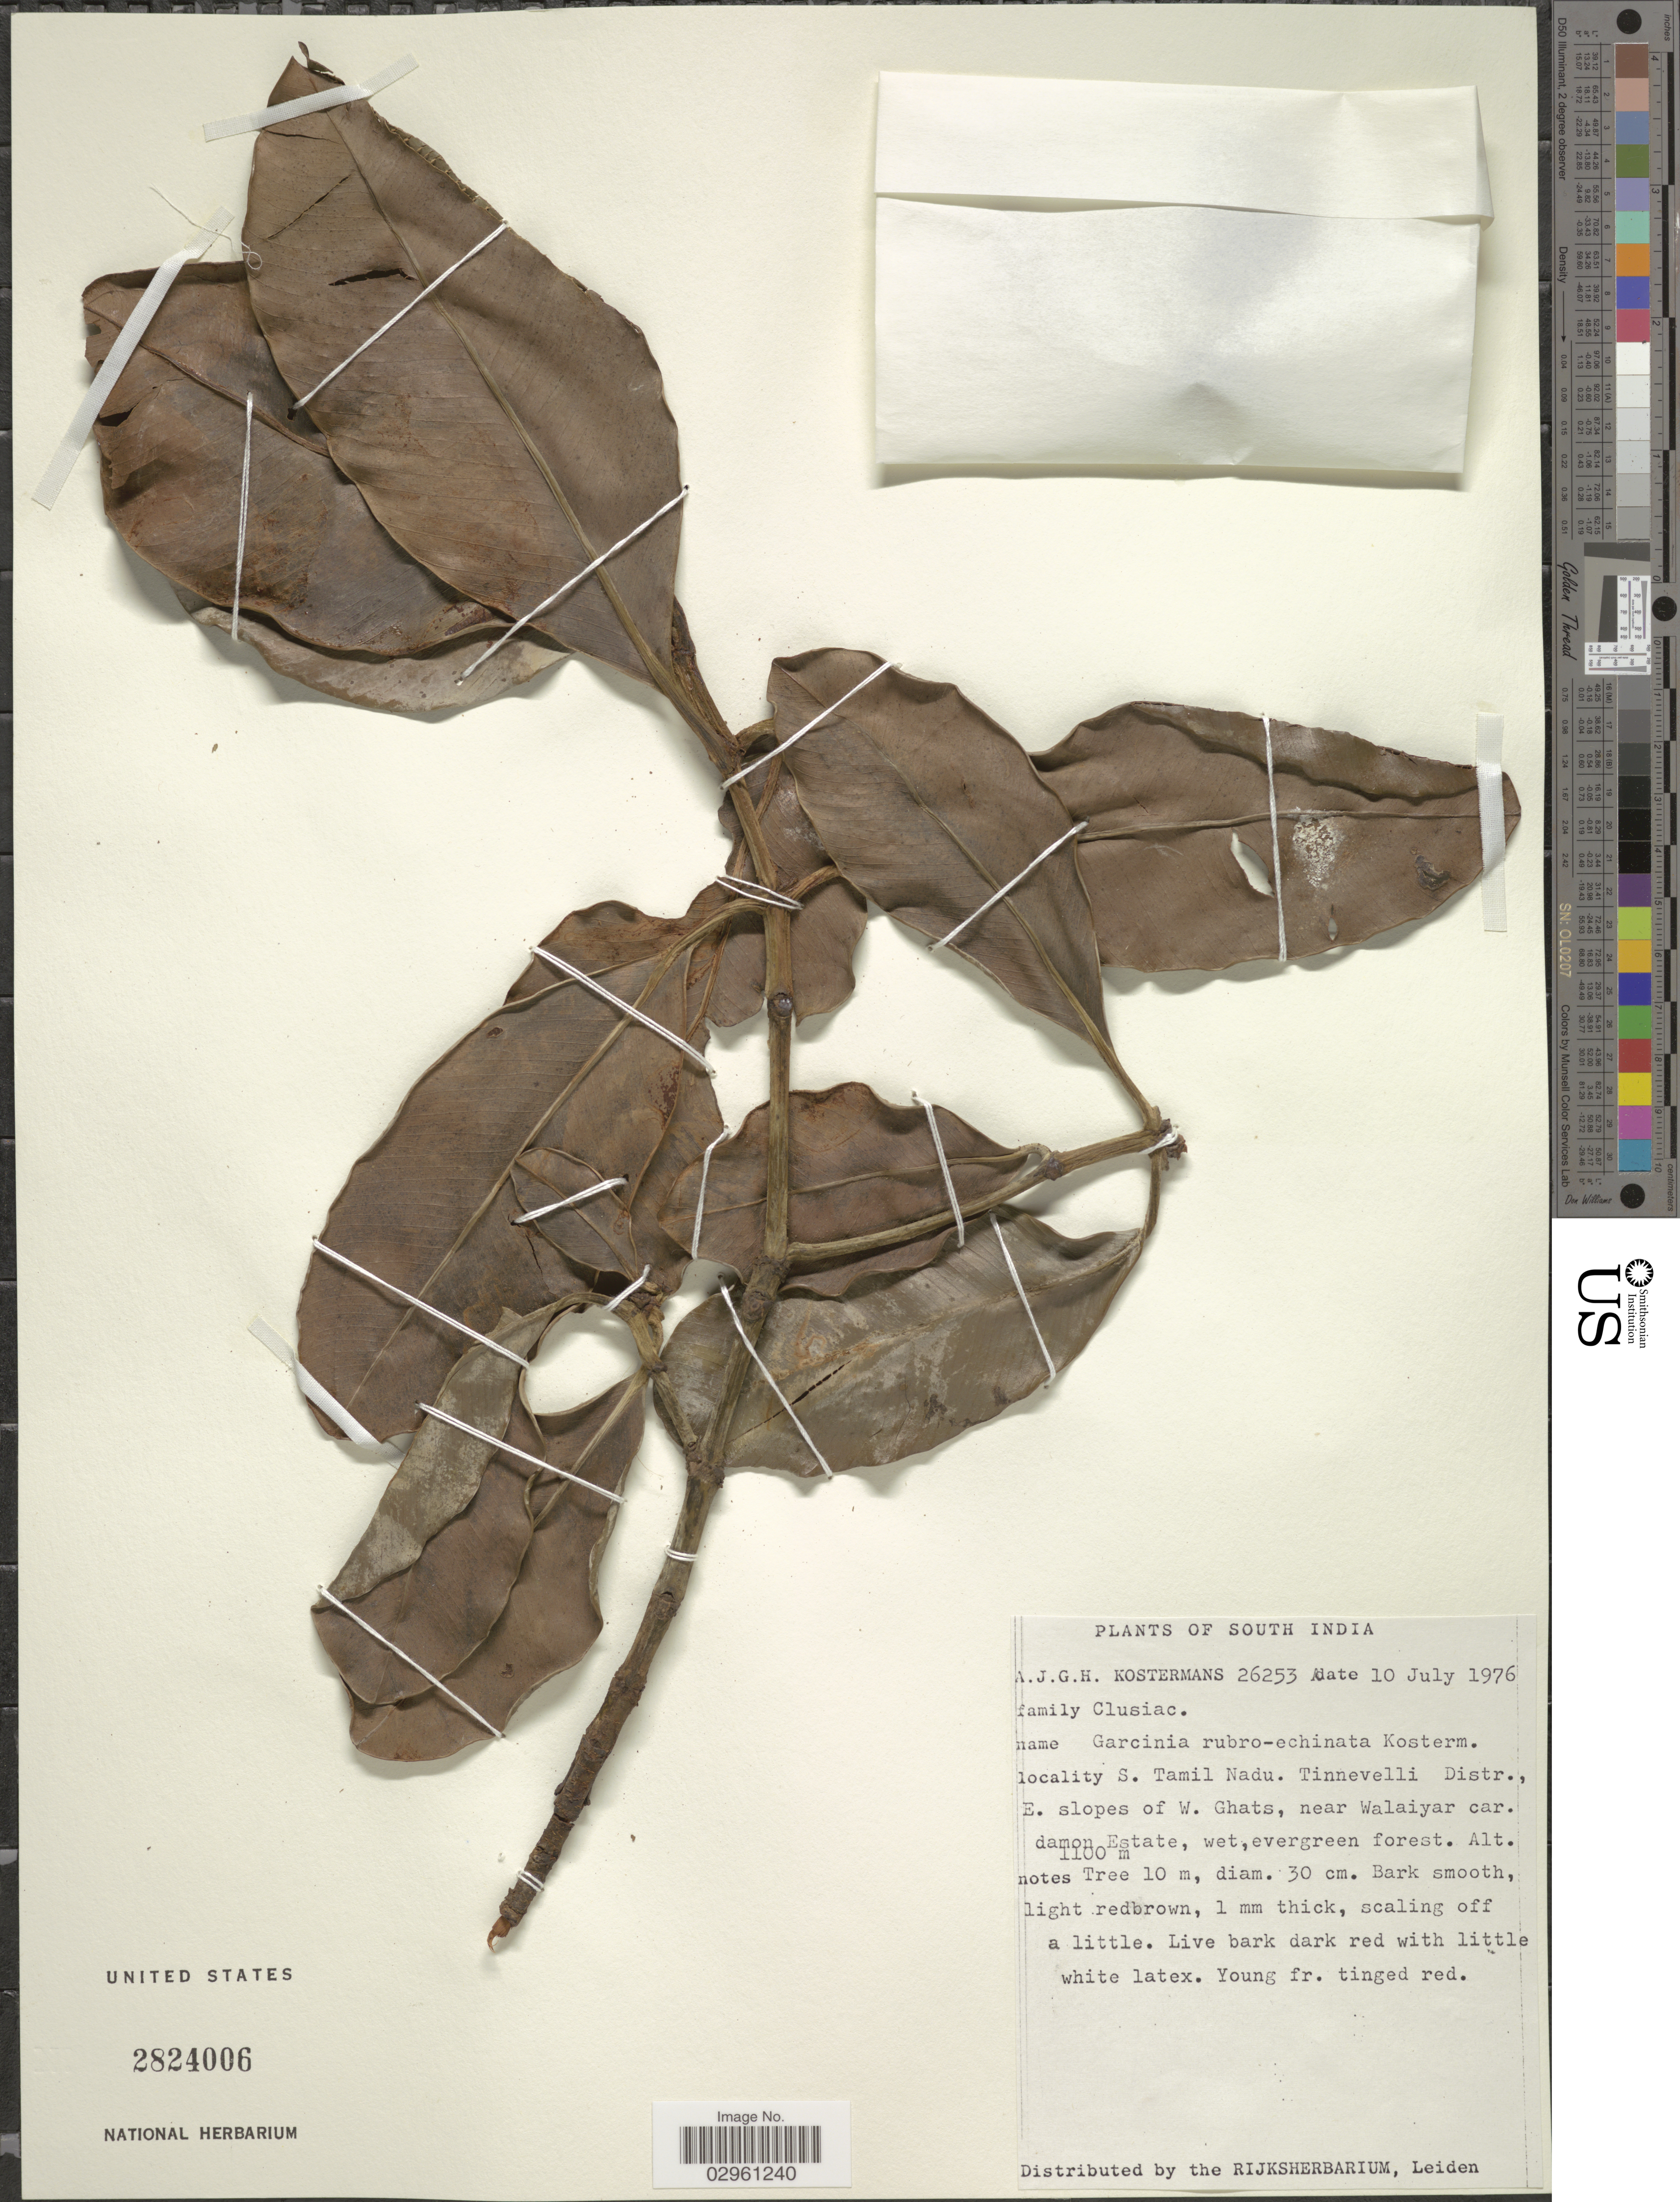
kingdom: Plantae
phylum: Tracheophyta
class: Magnoliopsida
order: Malpighiales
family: Clusiaceae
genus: Garcinia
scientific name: Garcinia rubroechinata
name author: Kosterm.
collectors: A. J. G. Kostermans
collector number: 26253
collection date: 1976-07-10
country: India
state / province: Tamil Nadu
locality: South India. S. Tamil Nadu. Tinnevelli Distr., E slopes of W. Ghats, near Walaiyar car. damon Estate.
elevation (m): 1100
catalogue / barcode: US 2824006